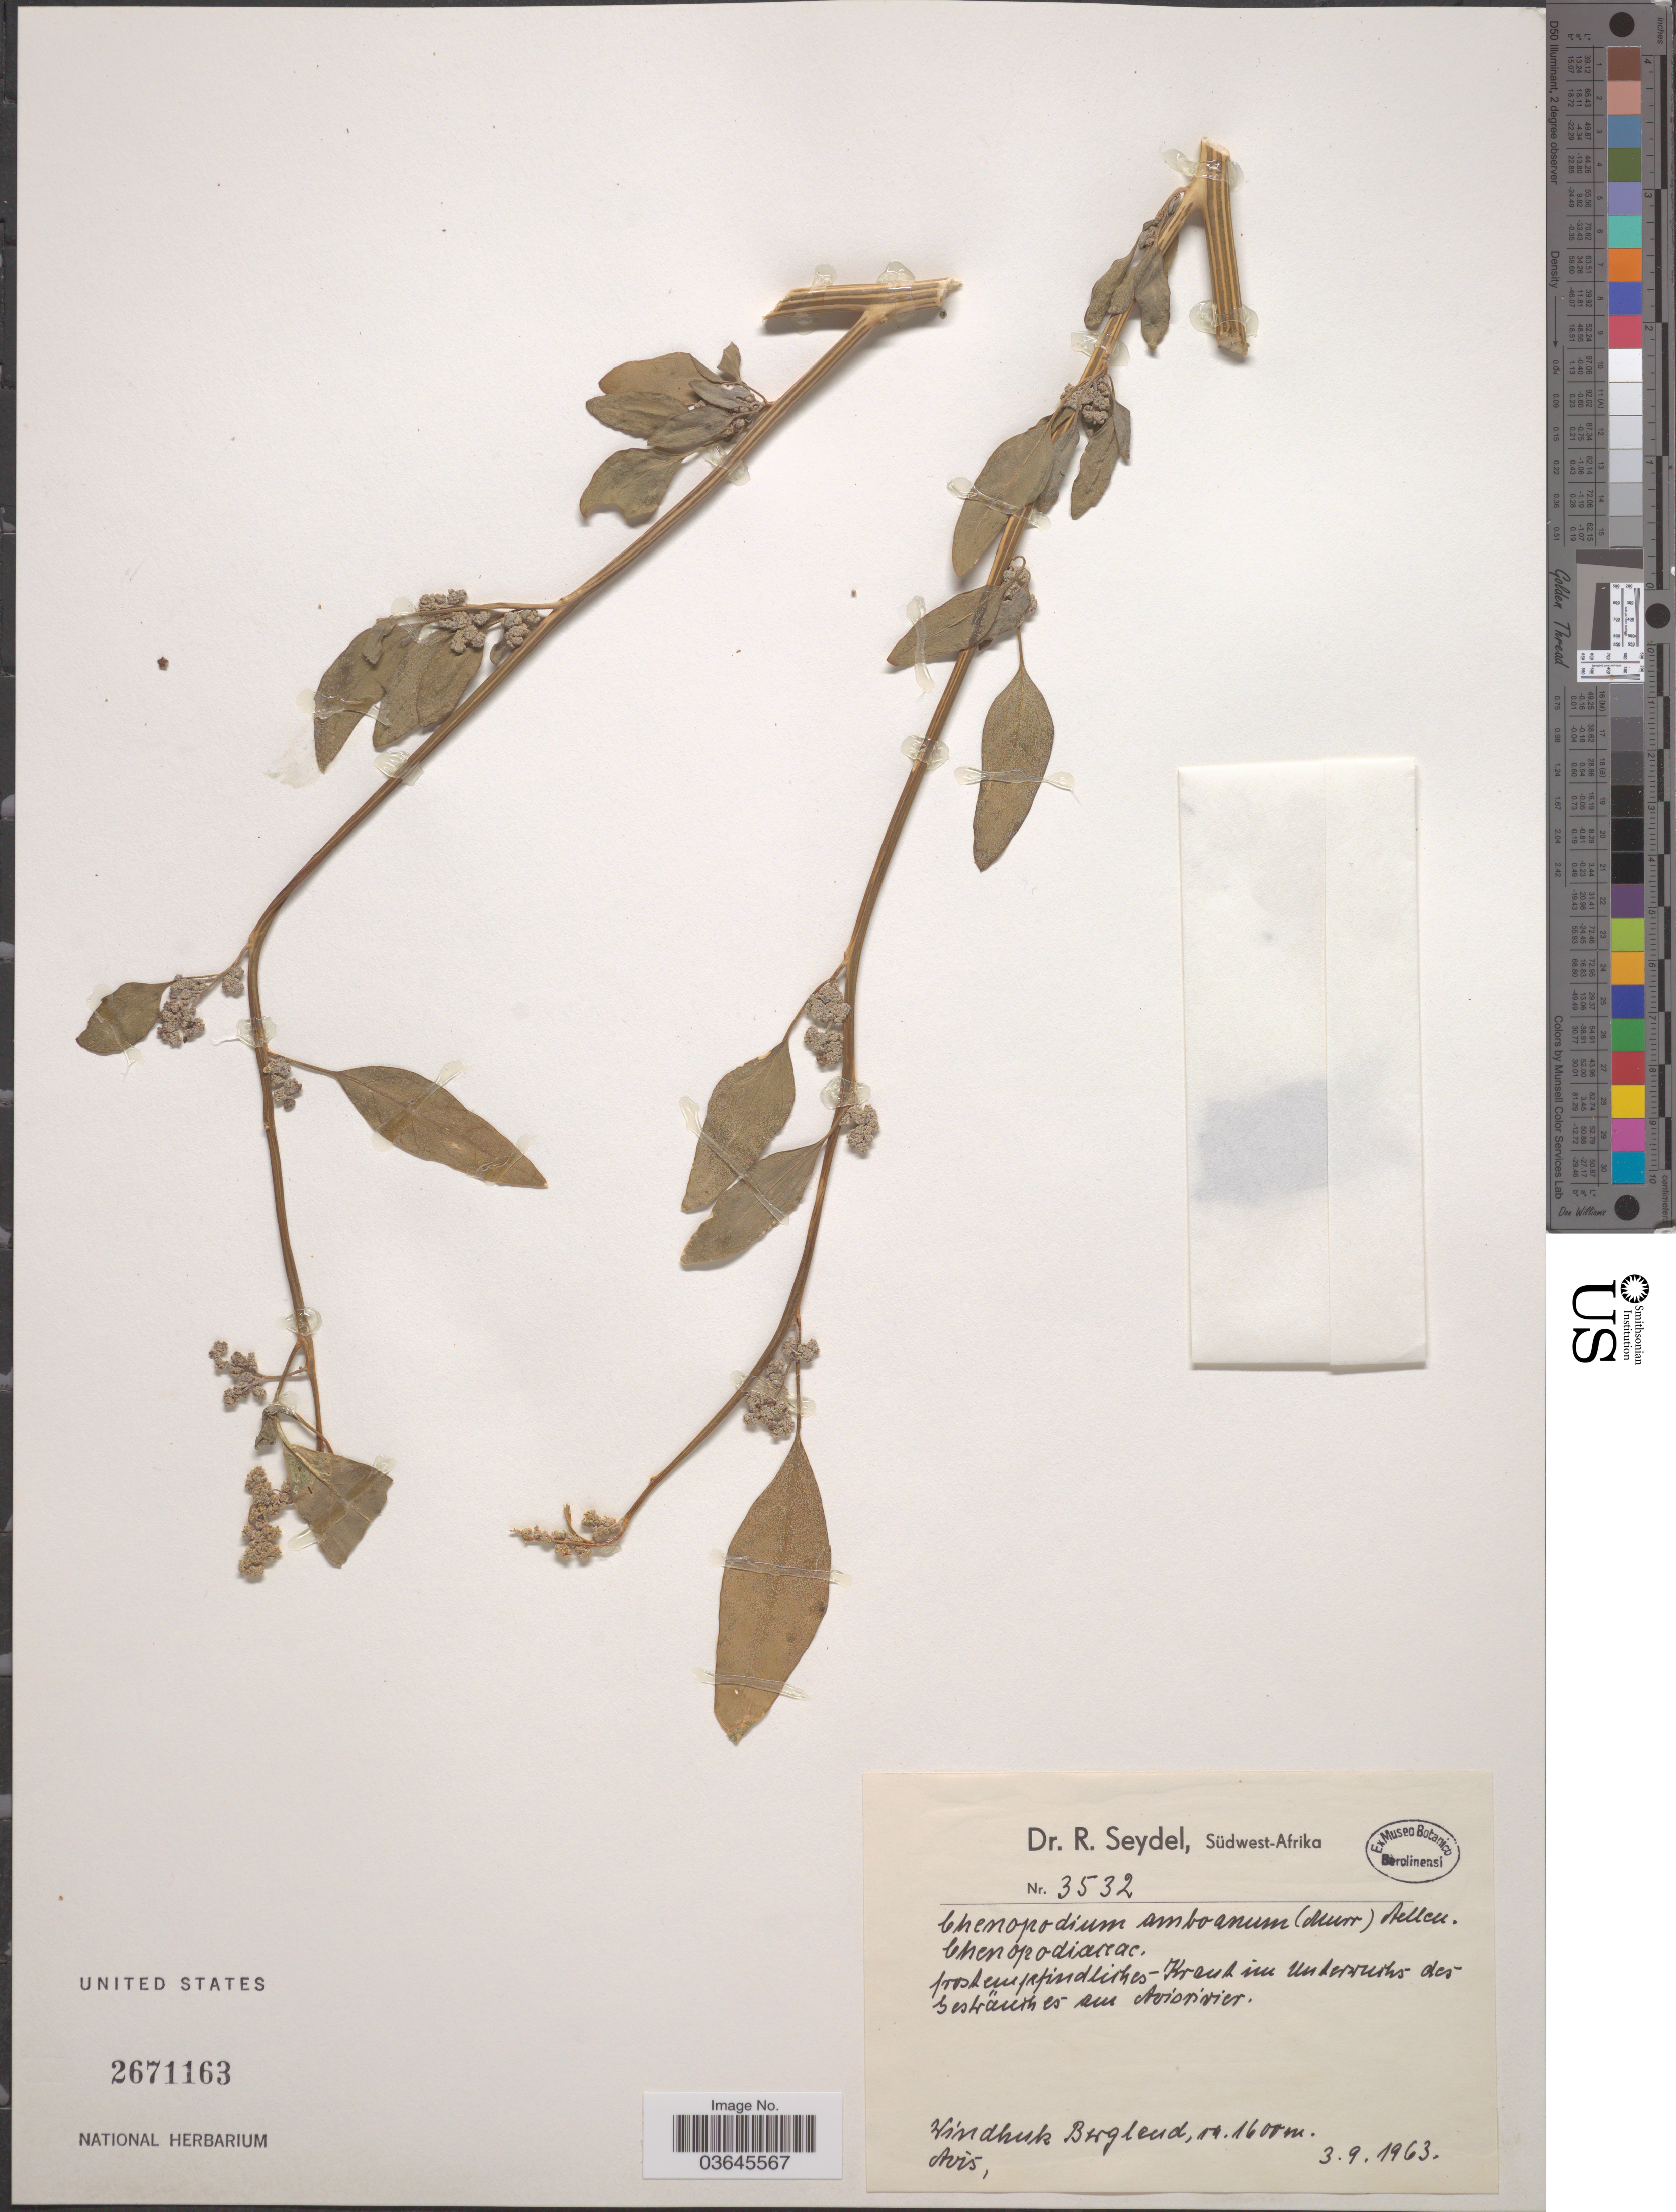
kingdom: Plantae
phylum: Tracheophyta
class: Magnoliopsida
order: Caryophyllales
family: Amaranthaceae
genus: Chenopodium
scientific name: Chenopodium amboanum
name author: Aellen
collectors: R. Seydel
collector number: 3532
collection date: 1963-09-09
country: Namibia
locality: Südwest-Afrika. Windhuk Bergland. Avis.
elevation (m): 1600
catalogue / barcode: US 2671163